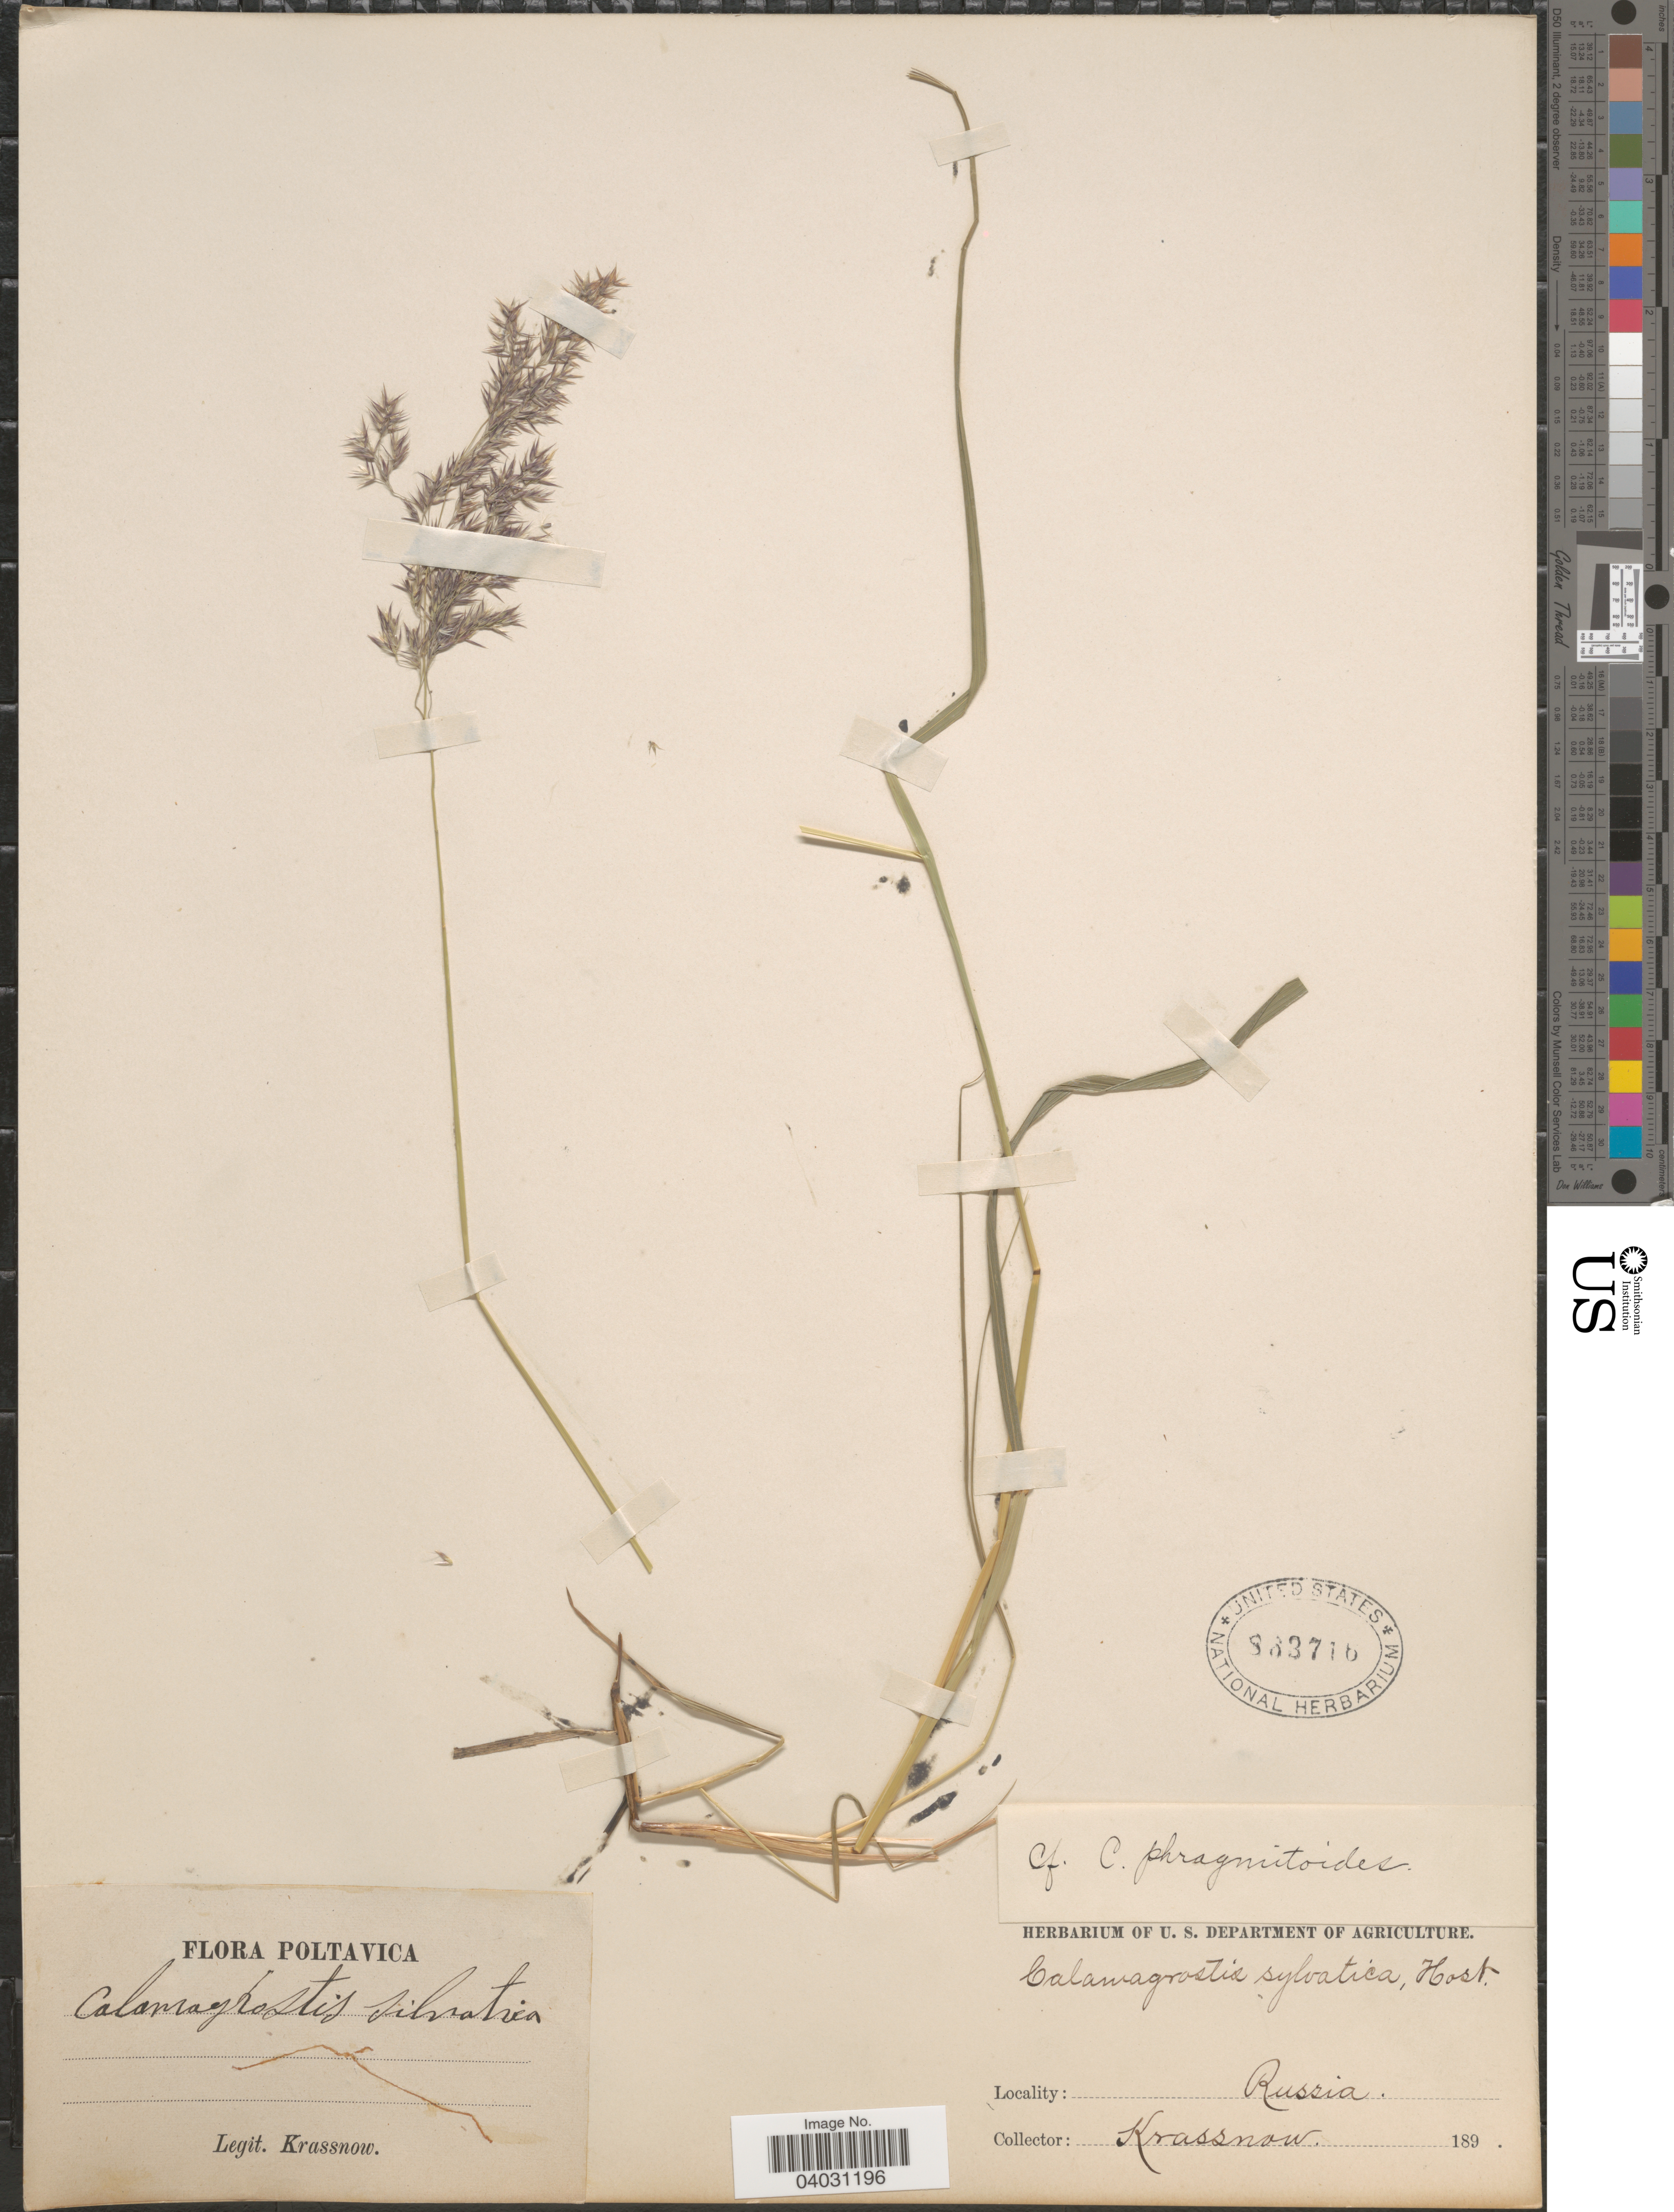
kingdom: Plantae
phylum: Tracheophyta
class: Liliopsida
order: Poales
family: Poaceae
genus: Calamagrostis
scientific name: Calamagrostis arundinacea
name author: (L.) Roth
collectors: -. Krassnow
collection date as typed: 189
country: Ukraine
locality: Poltavica. Russia.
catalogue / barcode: US 883716